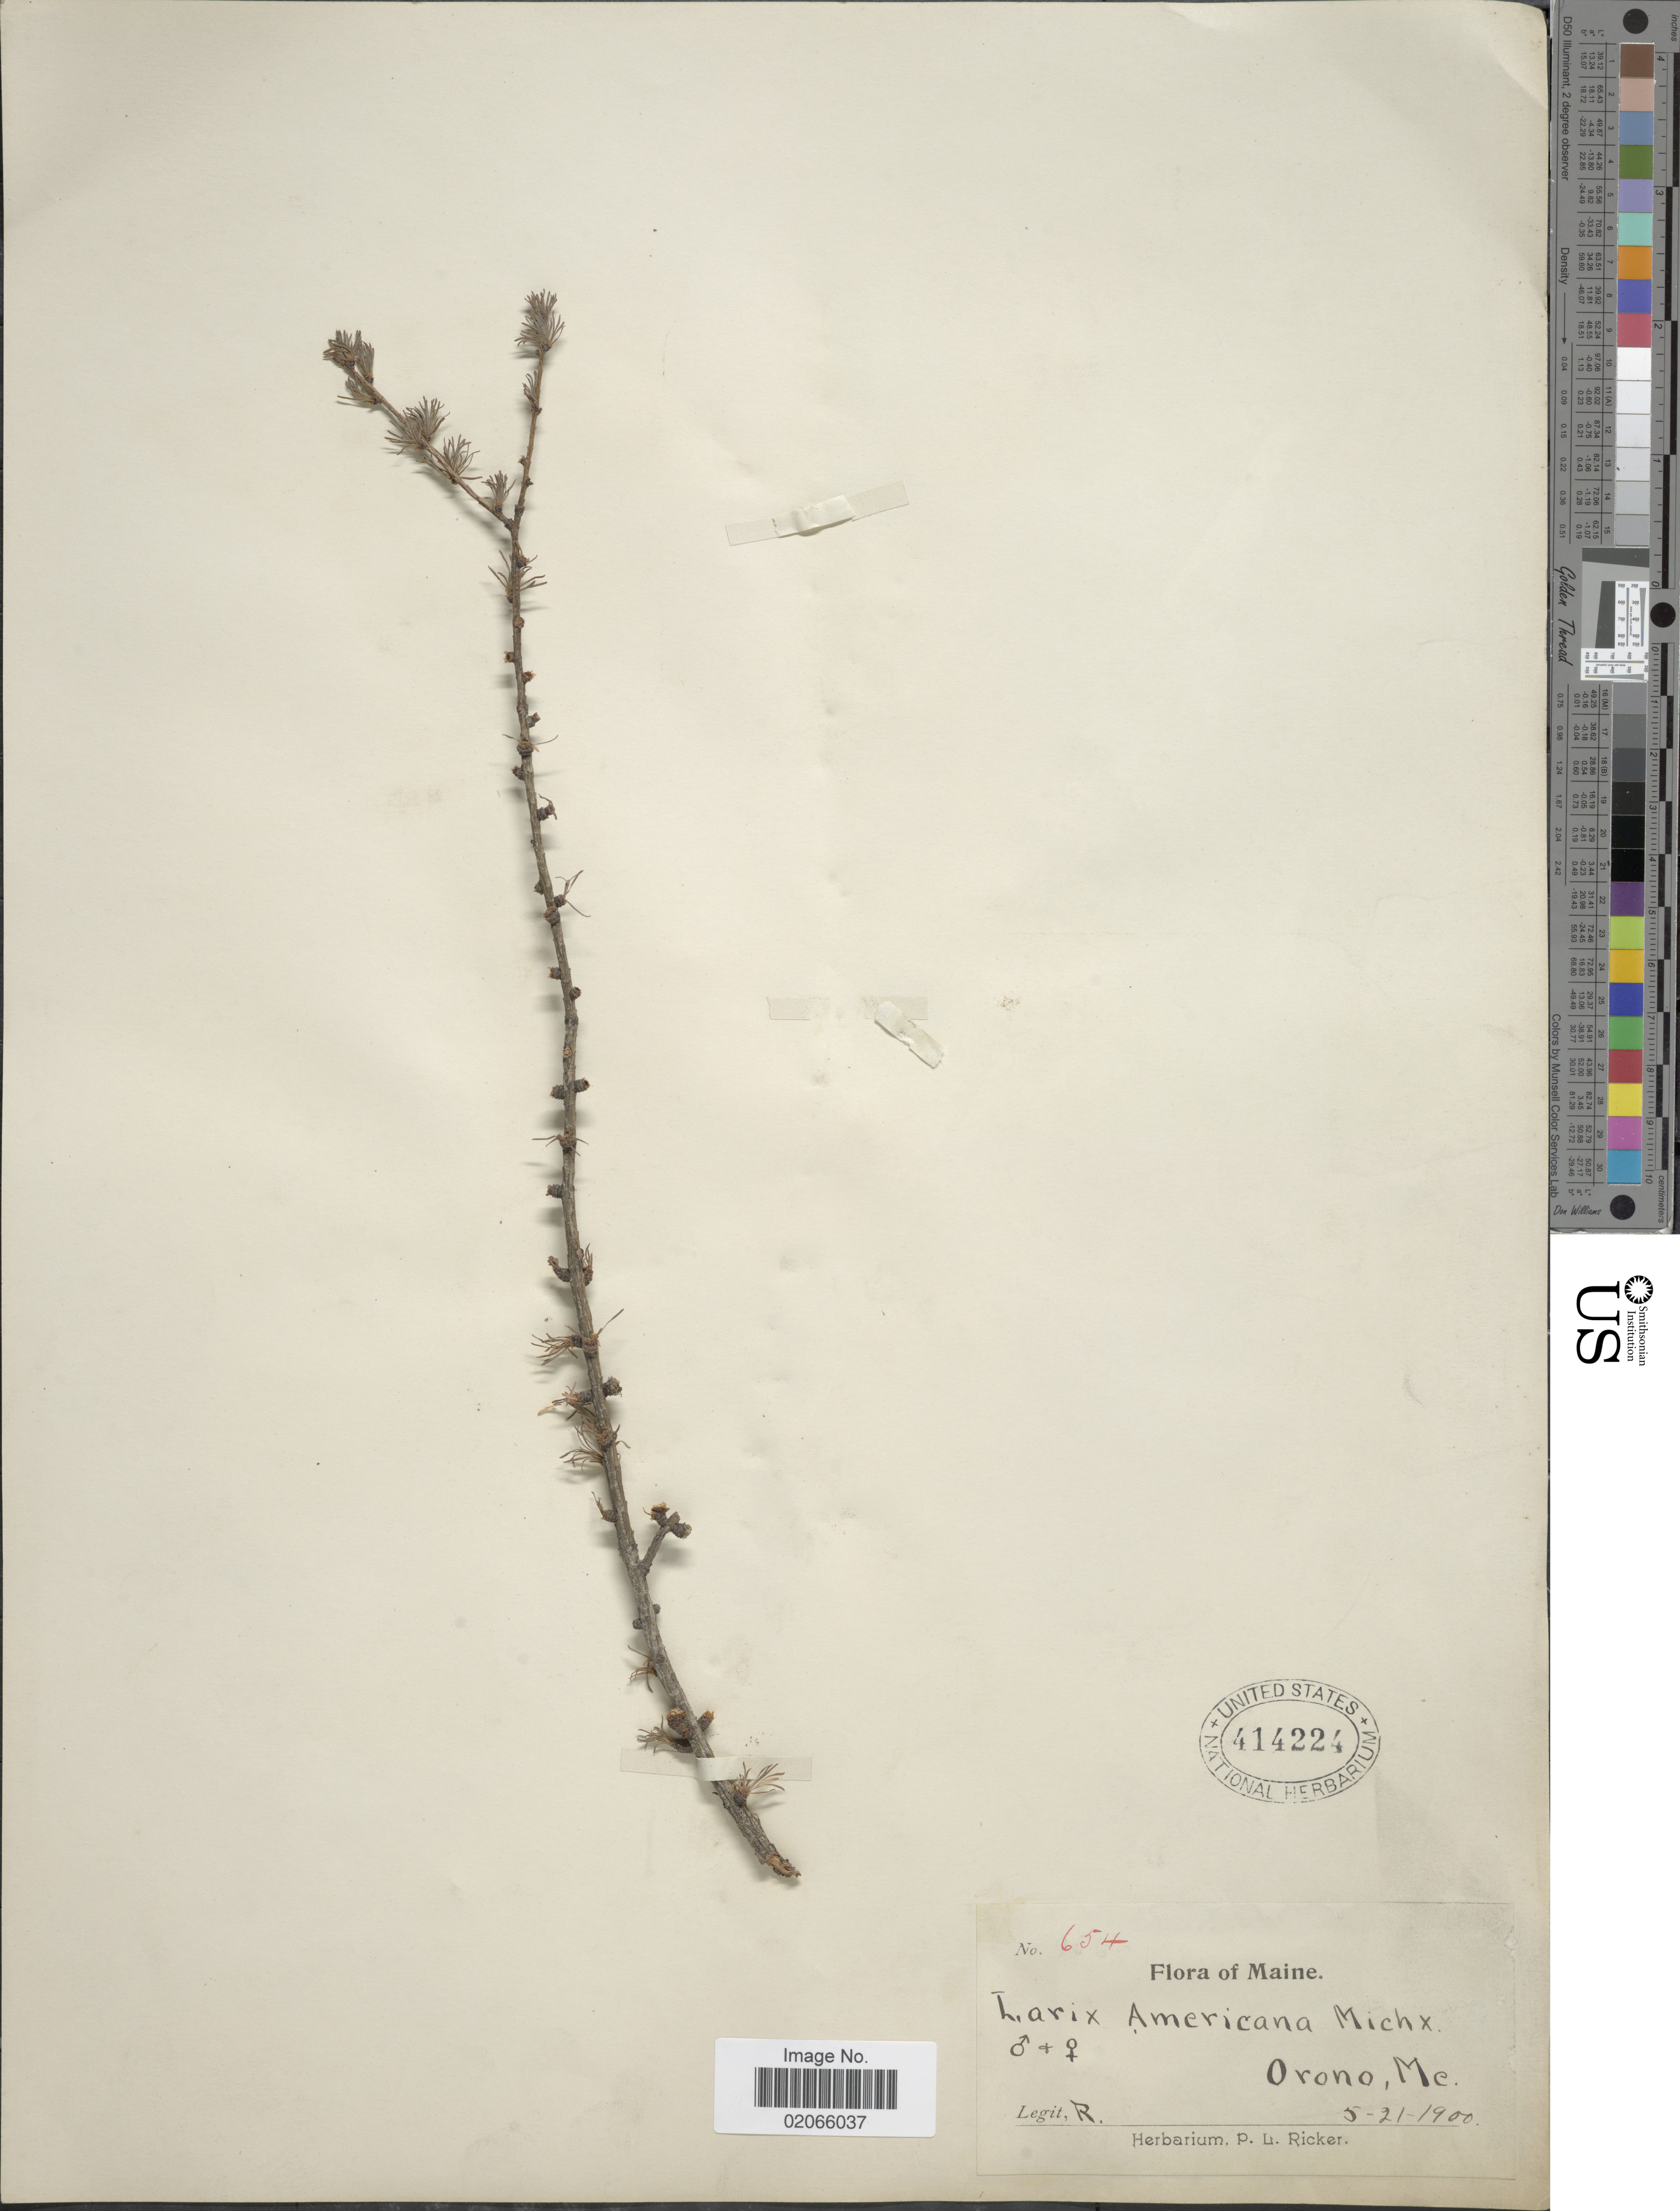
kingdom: Plantae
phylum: Tracheophyta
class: Pinopsida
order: Pinales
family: Pinaceae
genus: Larix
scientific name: Larix laricina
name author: (Du Roi) K. Koch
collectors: P. Ricker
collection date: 1900-05-21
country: United States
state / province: Maine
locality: Maine, Orono Me.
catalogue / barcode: US 414224